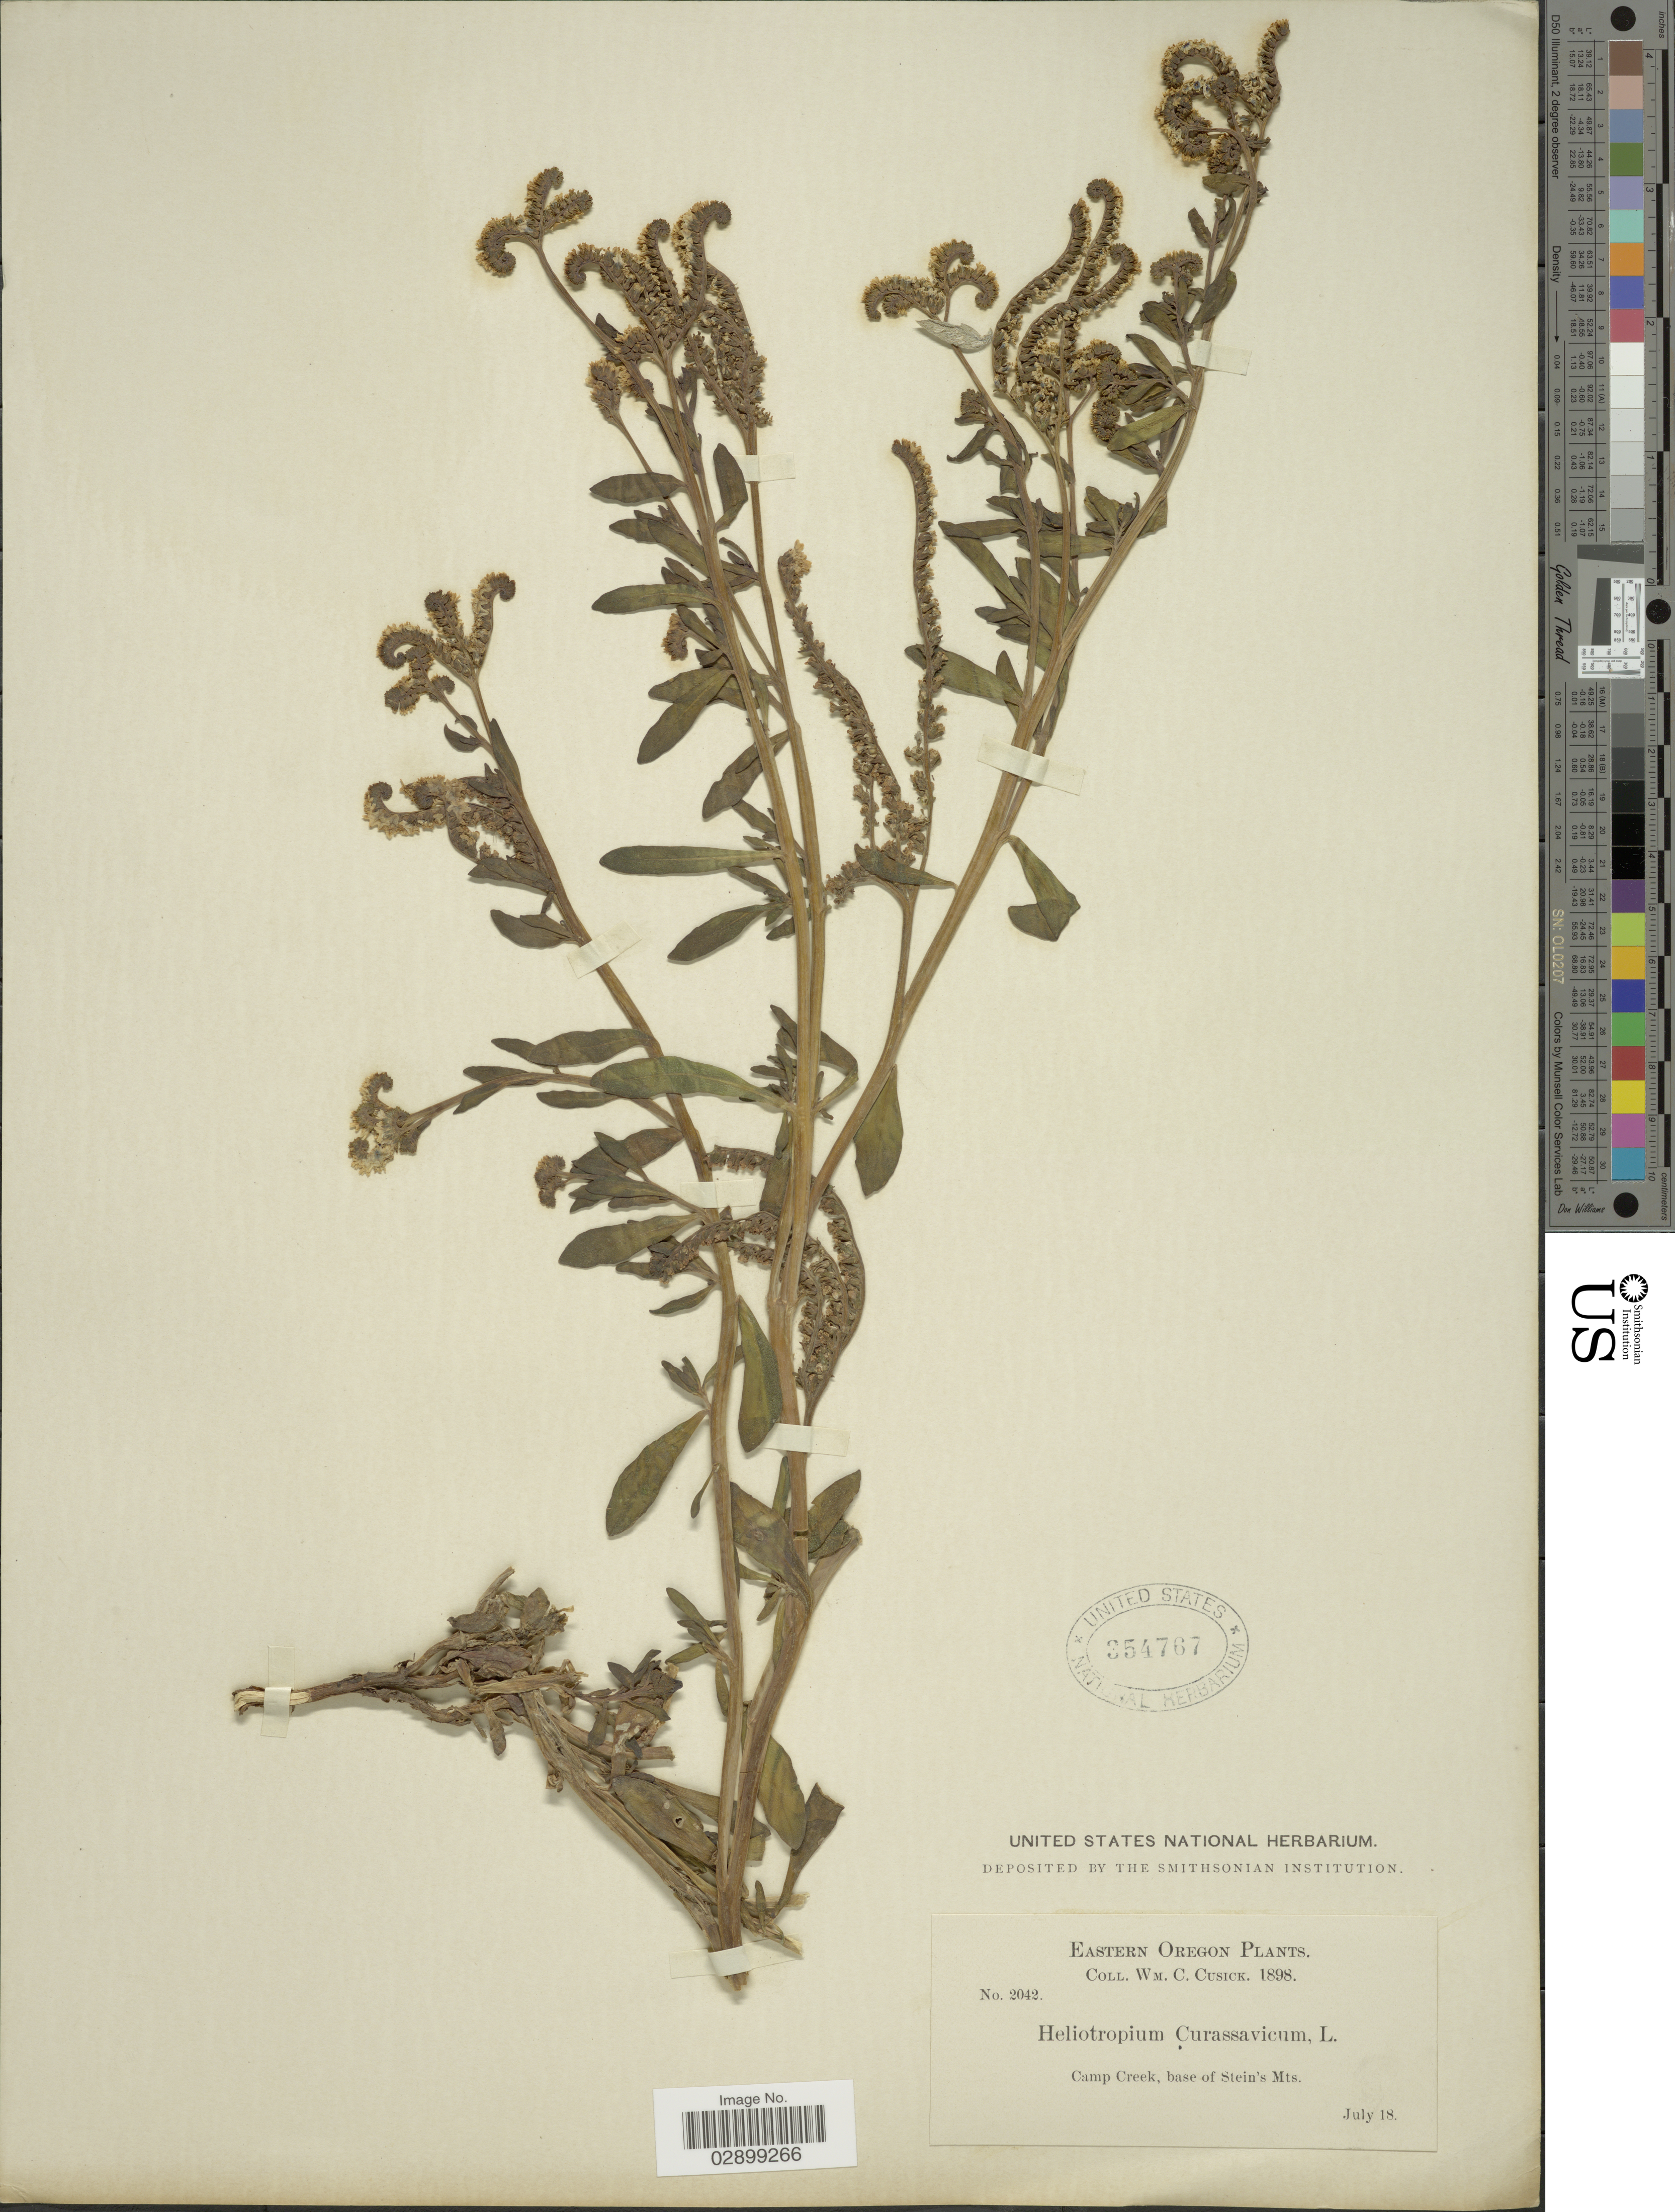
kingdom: Plantae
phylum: Tracheophyta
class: Magnoliopsida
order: Boraginales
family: Heliotropiaceae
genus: Heliotropium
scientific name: Heliotropium curassavicum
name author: L.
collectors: W. C. Cusick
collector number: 2042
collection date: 1898-07-18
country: United States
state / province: Oregon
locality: Eastern Oregon. Camp Creek, base of Stein's Mts.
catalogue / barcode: US 354767